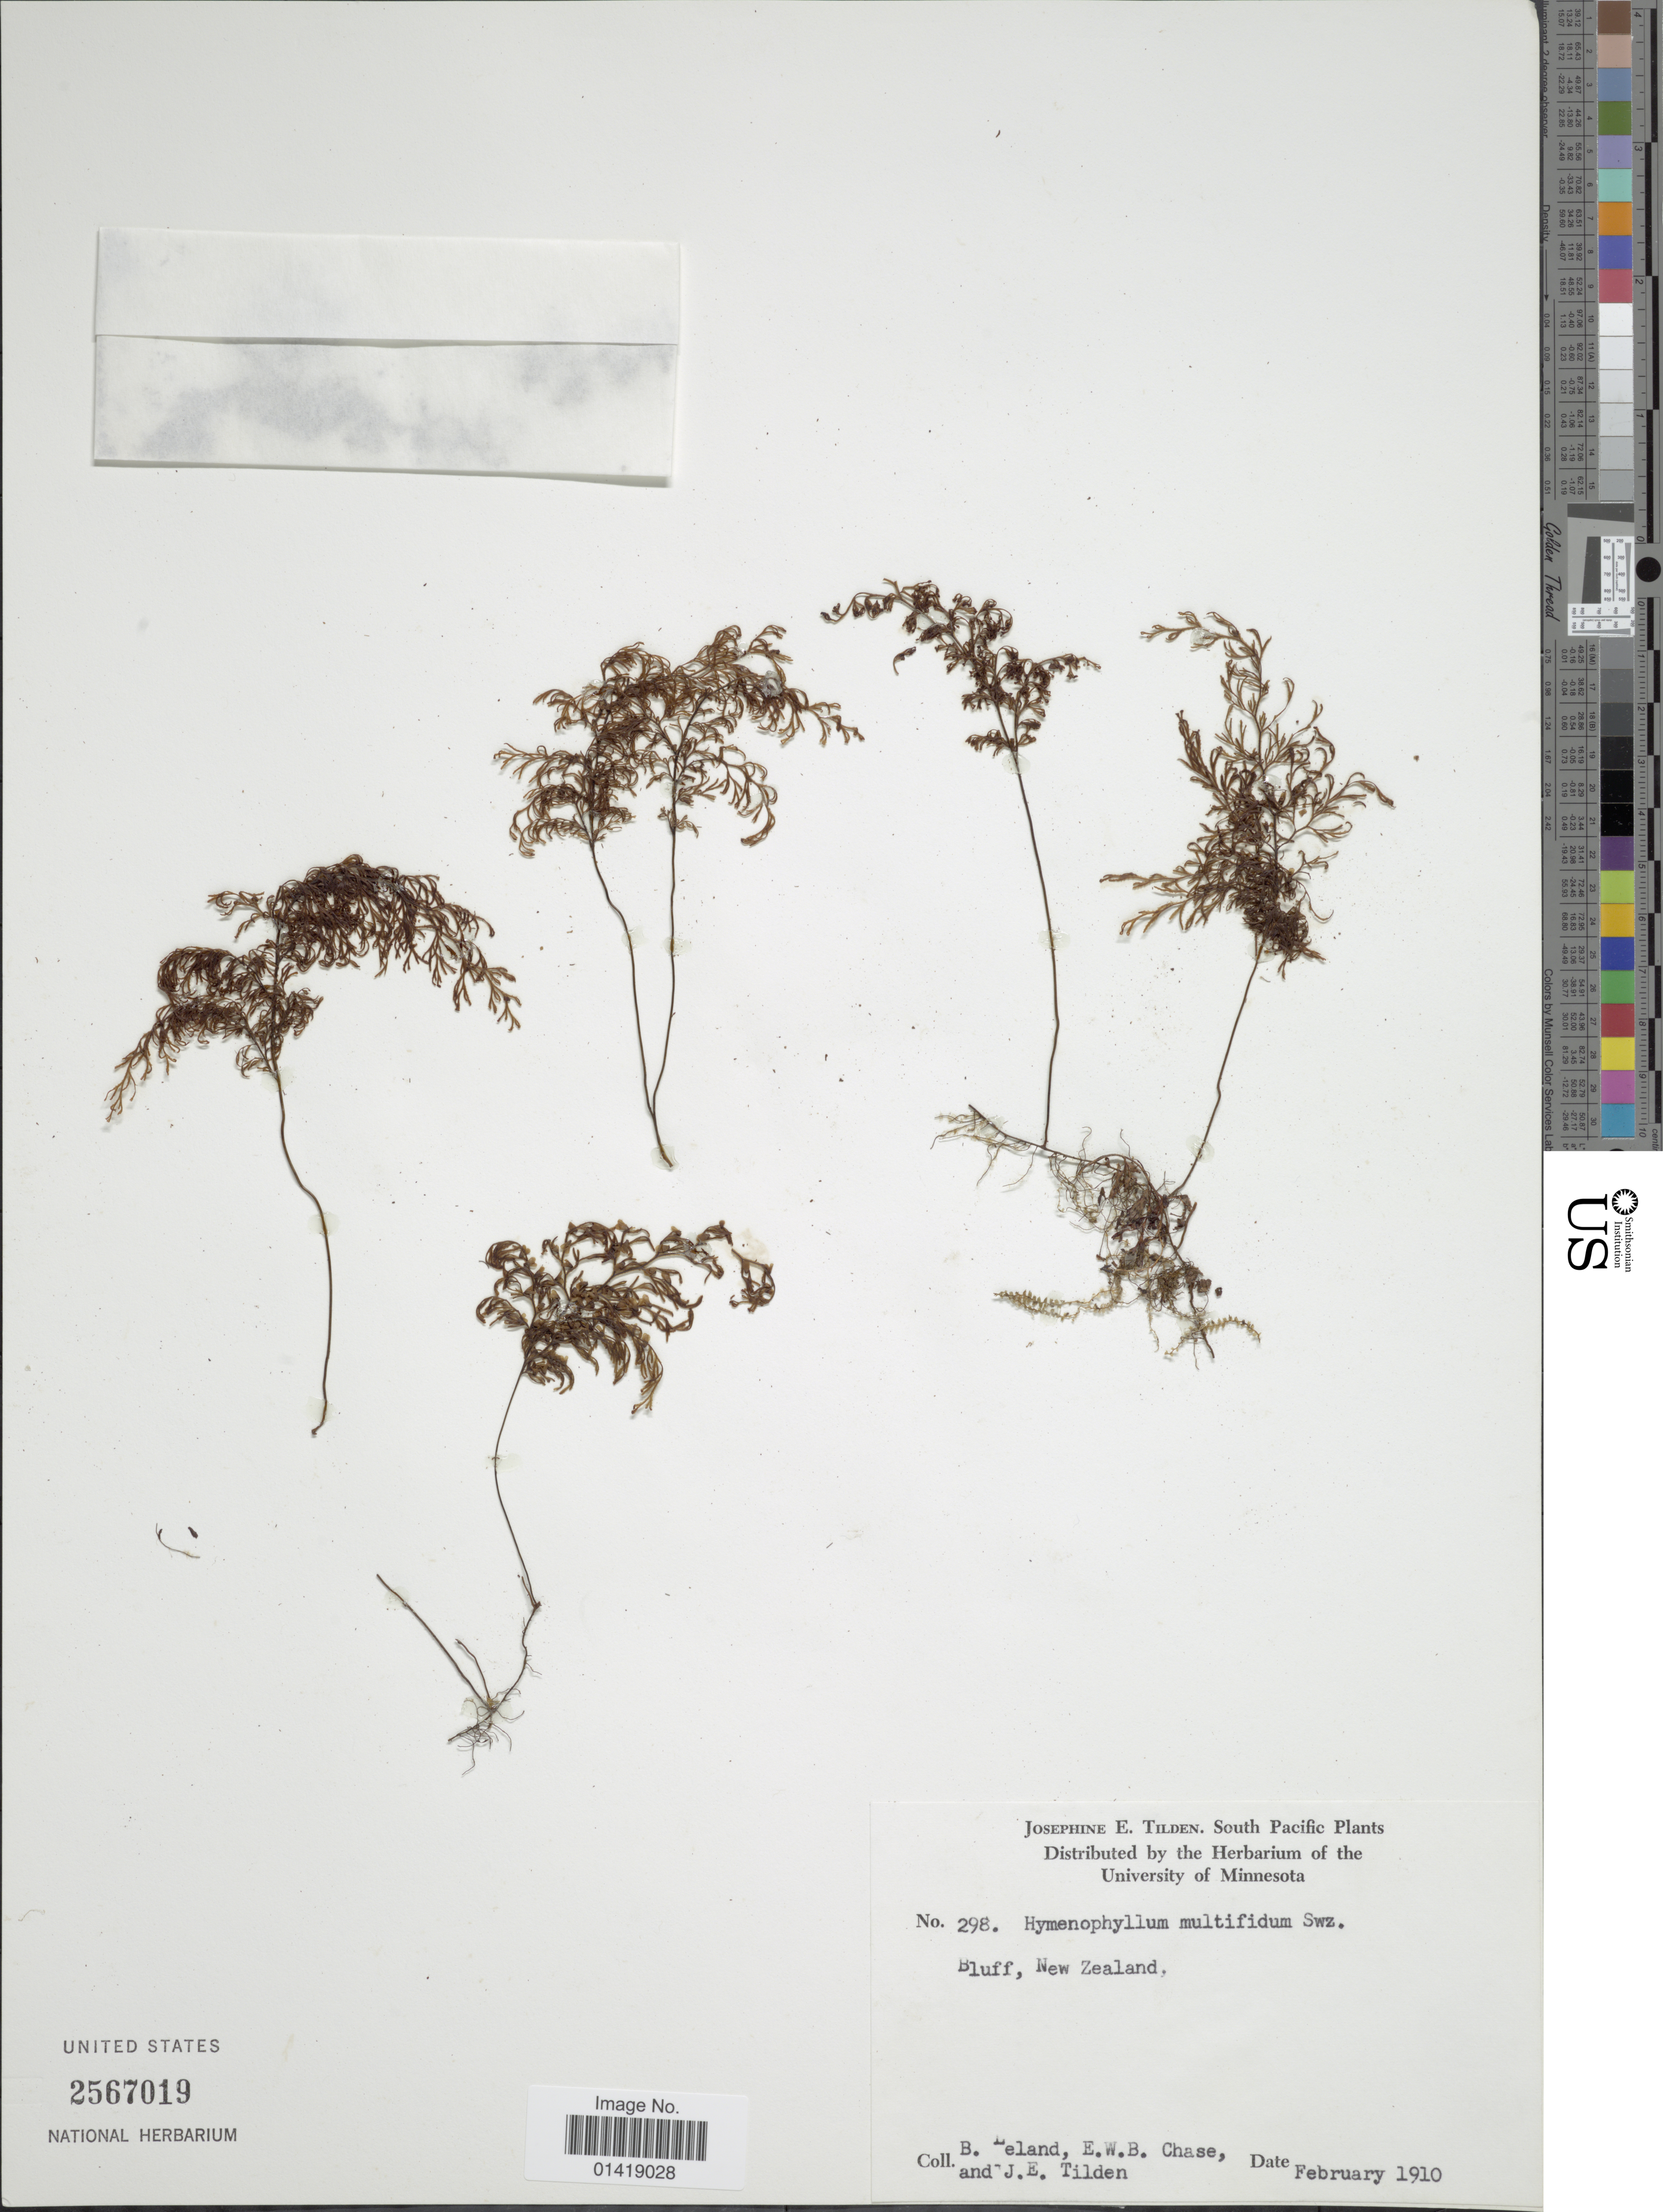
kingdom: Plantae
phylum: Tracheophyta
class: Polypodiopsida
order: Hymenophyllales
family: Hymenophyllaceae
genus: Hymenophyllum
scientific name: Hymenophyllum multifidum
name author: (G. Forst.) Sw.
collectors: B. Leland, E. W. Chase & J. E. Tilden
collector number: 298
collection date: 1910-02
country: New Zealand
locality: Bluff, New Zealand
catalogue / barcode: US 2567019